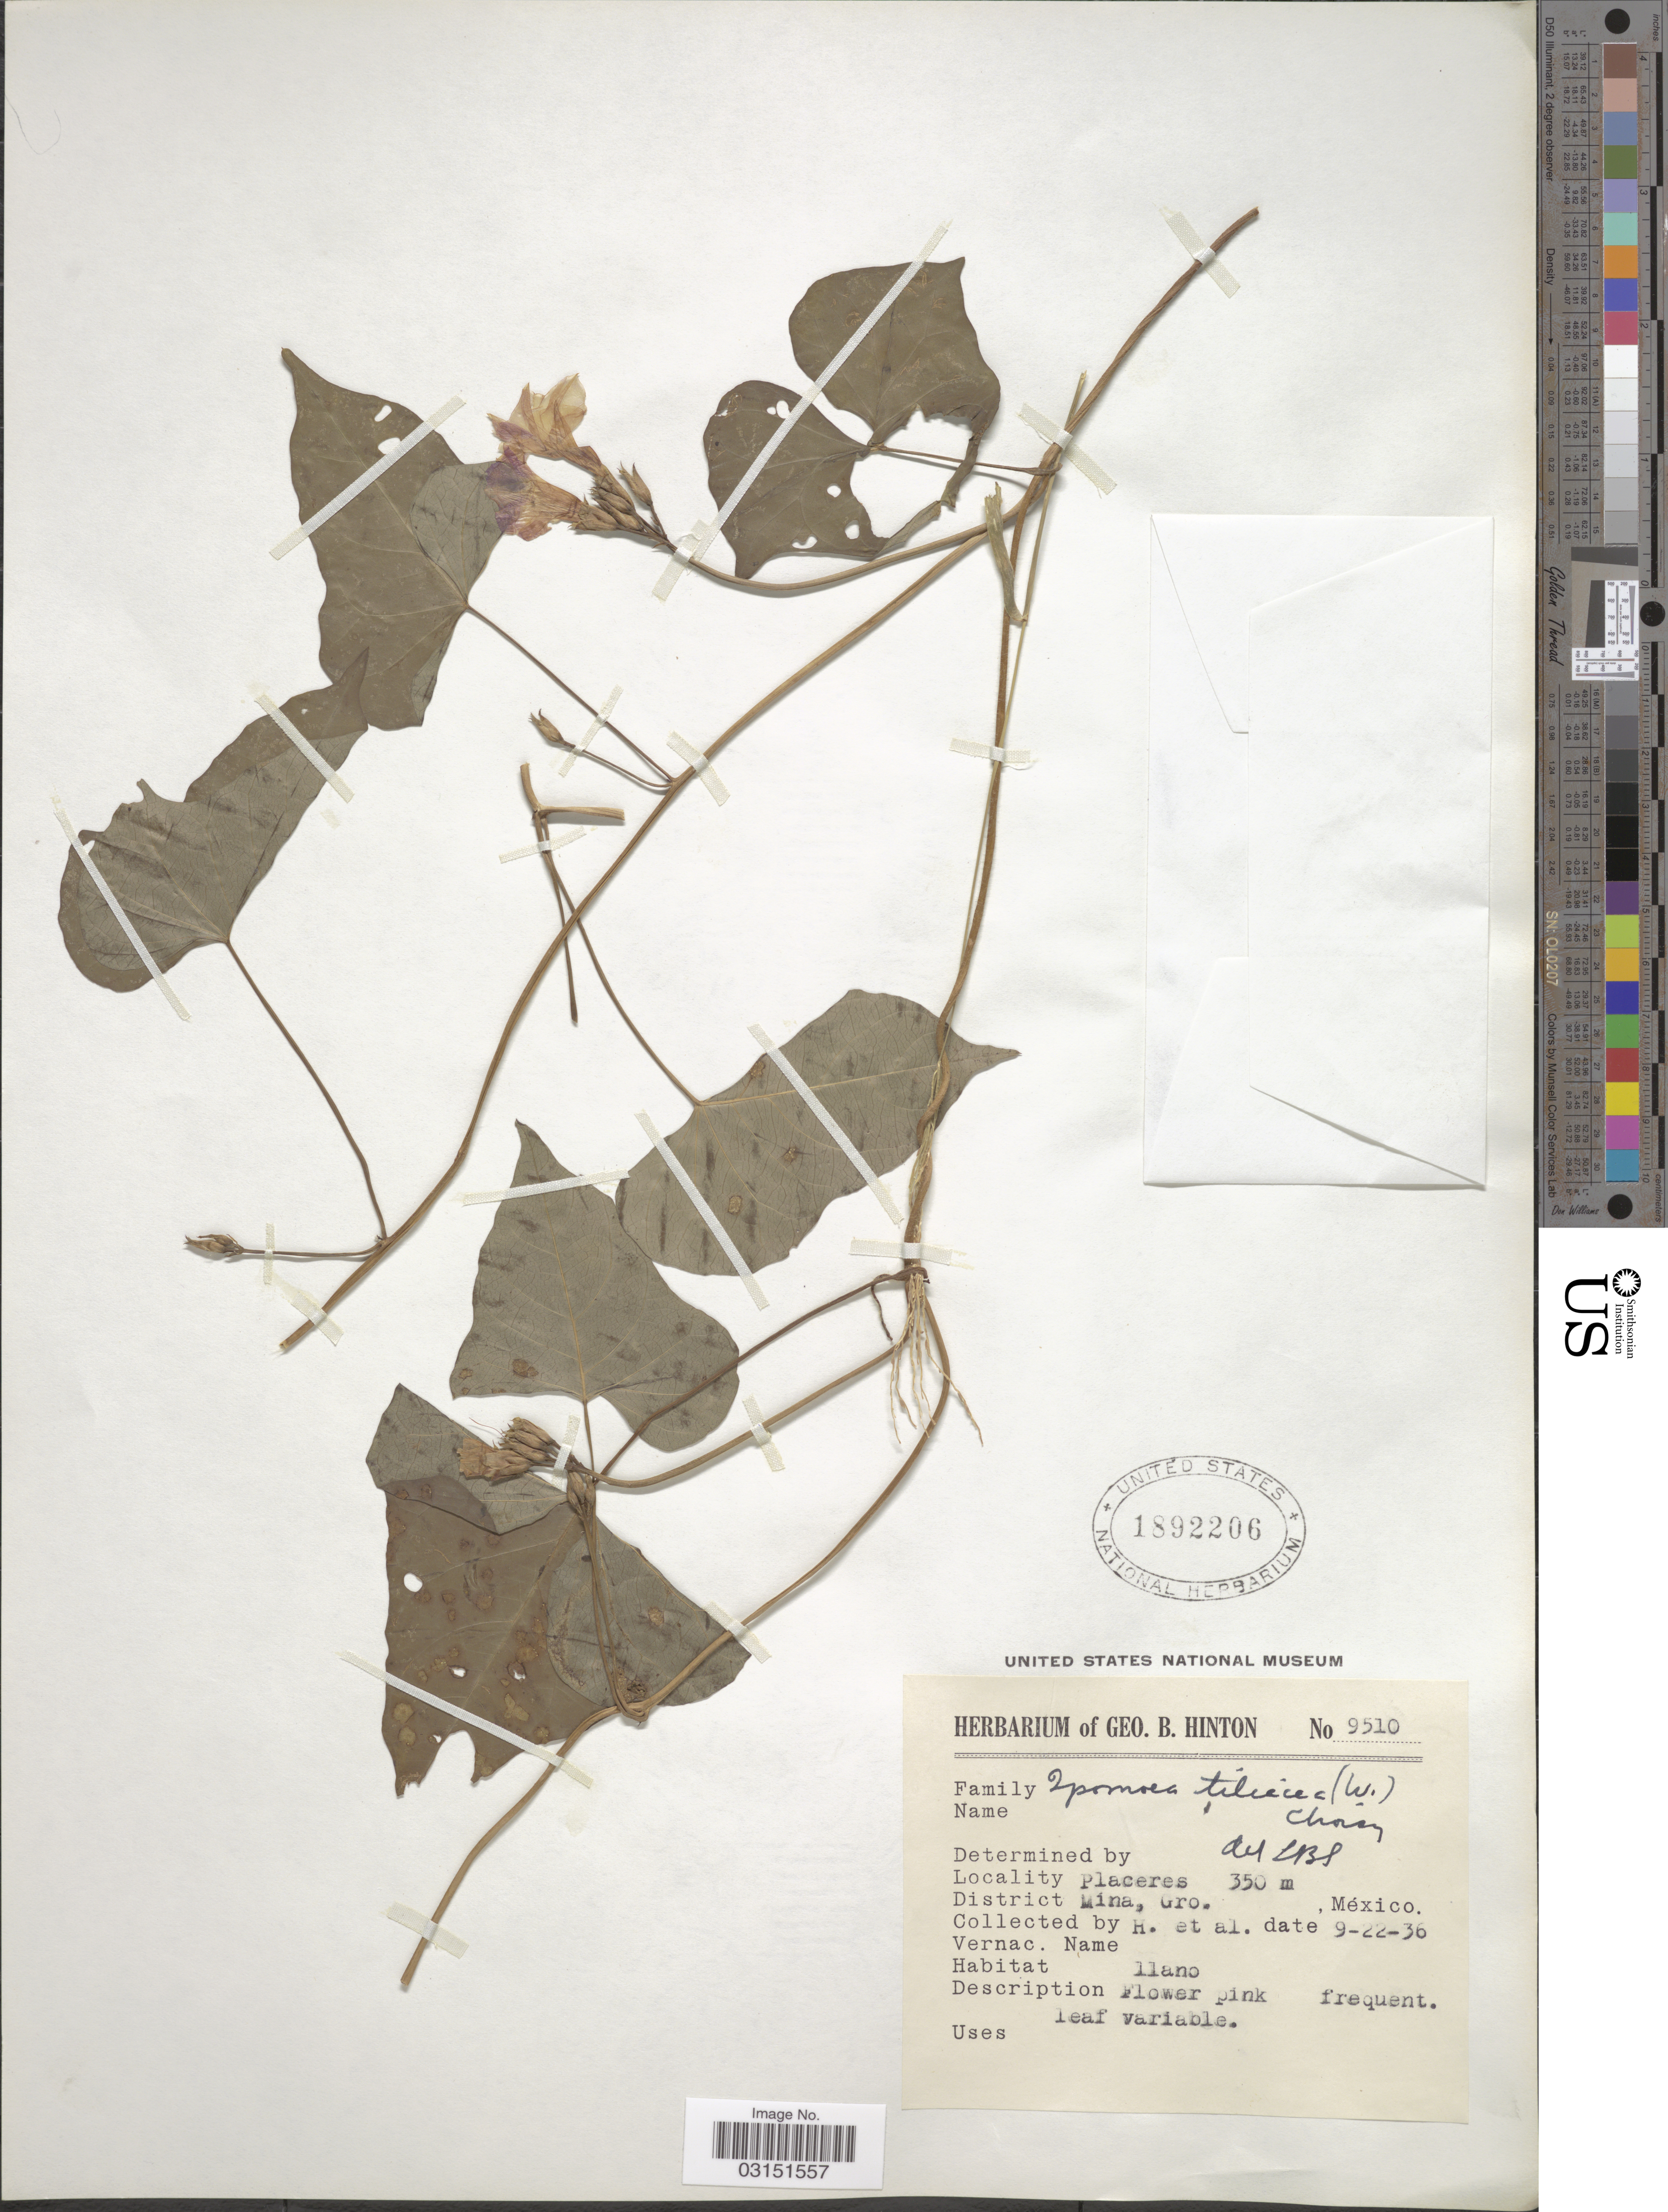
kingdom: Plantae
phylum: Tracheophyta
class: Magnoliopsida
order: Solanales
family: Convolvulaceae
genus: Ipomoea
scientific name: Ipomoea trichocarpa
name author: Elliott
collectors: G. B. Hinton & et al.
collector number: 9510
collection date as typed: Transcribed d/m/y: 22/9/36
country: Mexico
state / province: Guerrero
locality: Placeres, District Mina.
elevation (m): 350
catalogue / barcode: US 1892206